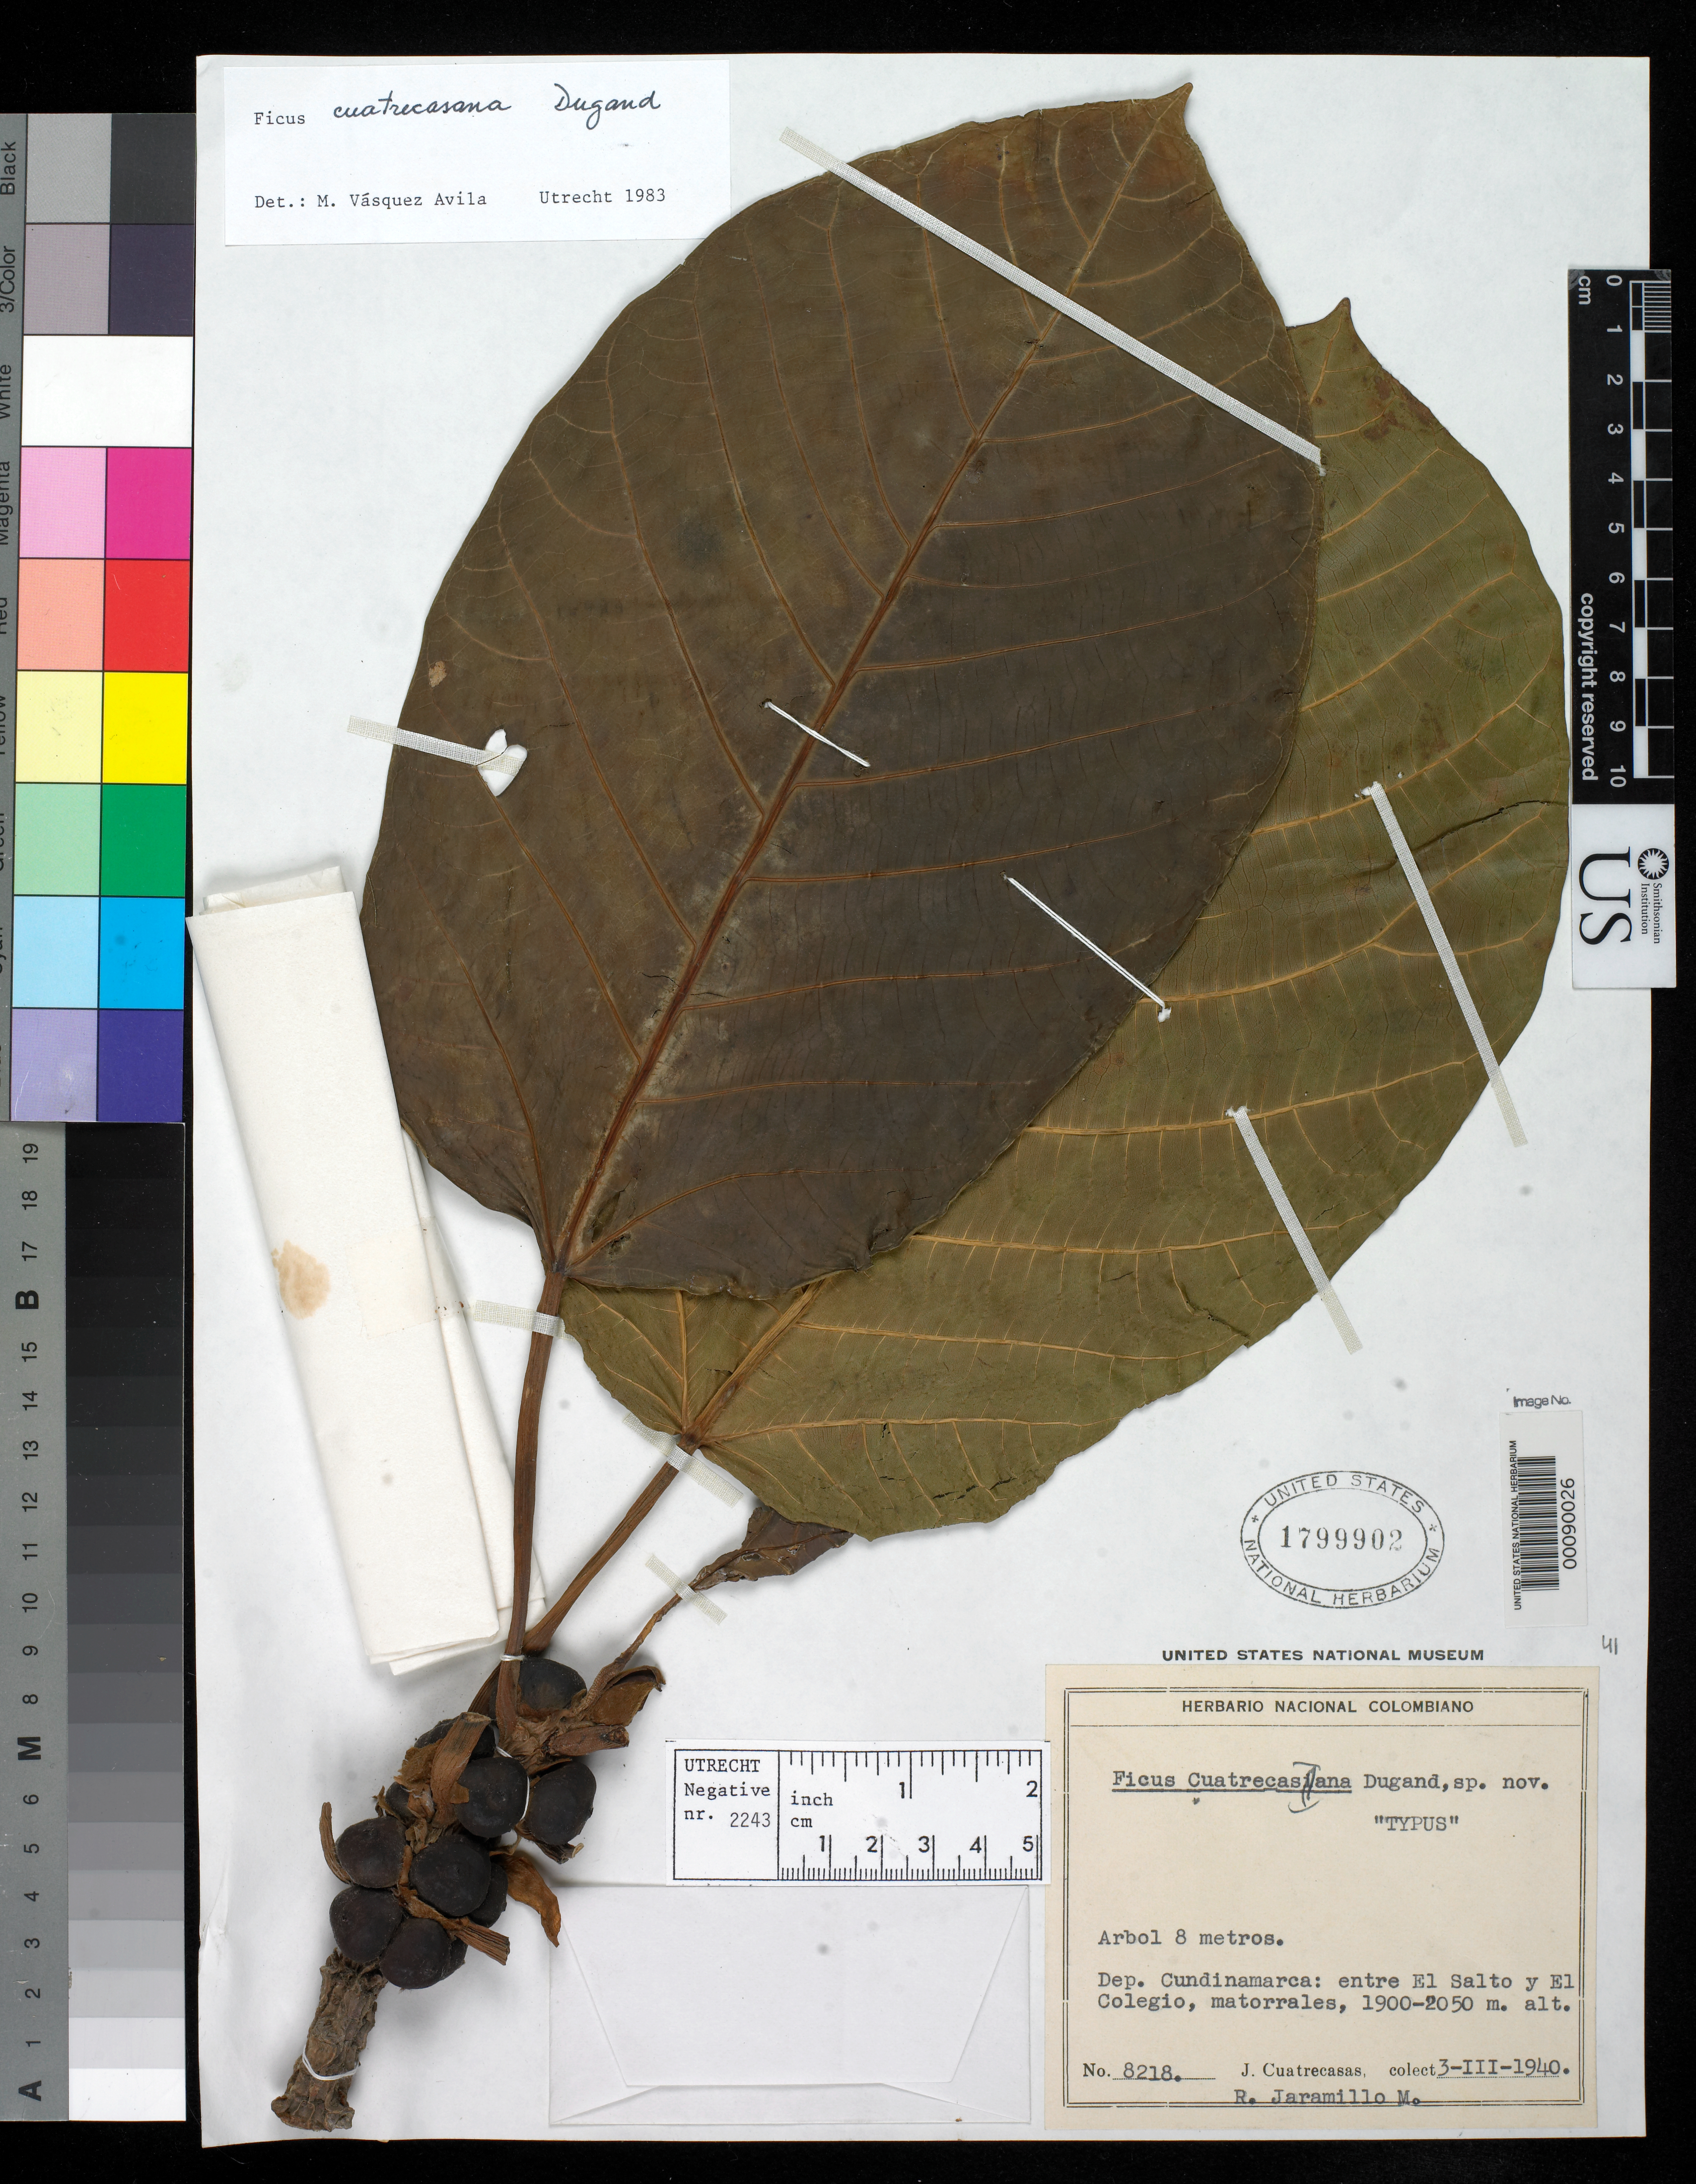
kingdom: Plantae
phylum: Tracheophyta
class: Magnoliopsida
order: Rosales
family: Moraceae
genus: Ficus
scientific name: Ficus cuatrecasasiana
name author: Dugand G.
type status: Isotype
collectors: J. Cuatrecasas & R. Jaramillo M.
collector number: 8218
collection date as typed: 03 Mar 1940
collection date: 1940-03-03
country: Colombia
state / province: Cundinamarca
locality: Between El Salto and El Colegio.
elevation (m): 1900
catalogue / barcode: US 1799902